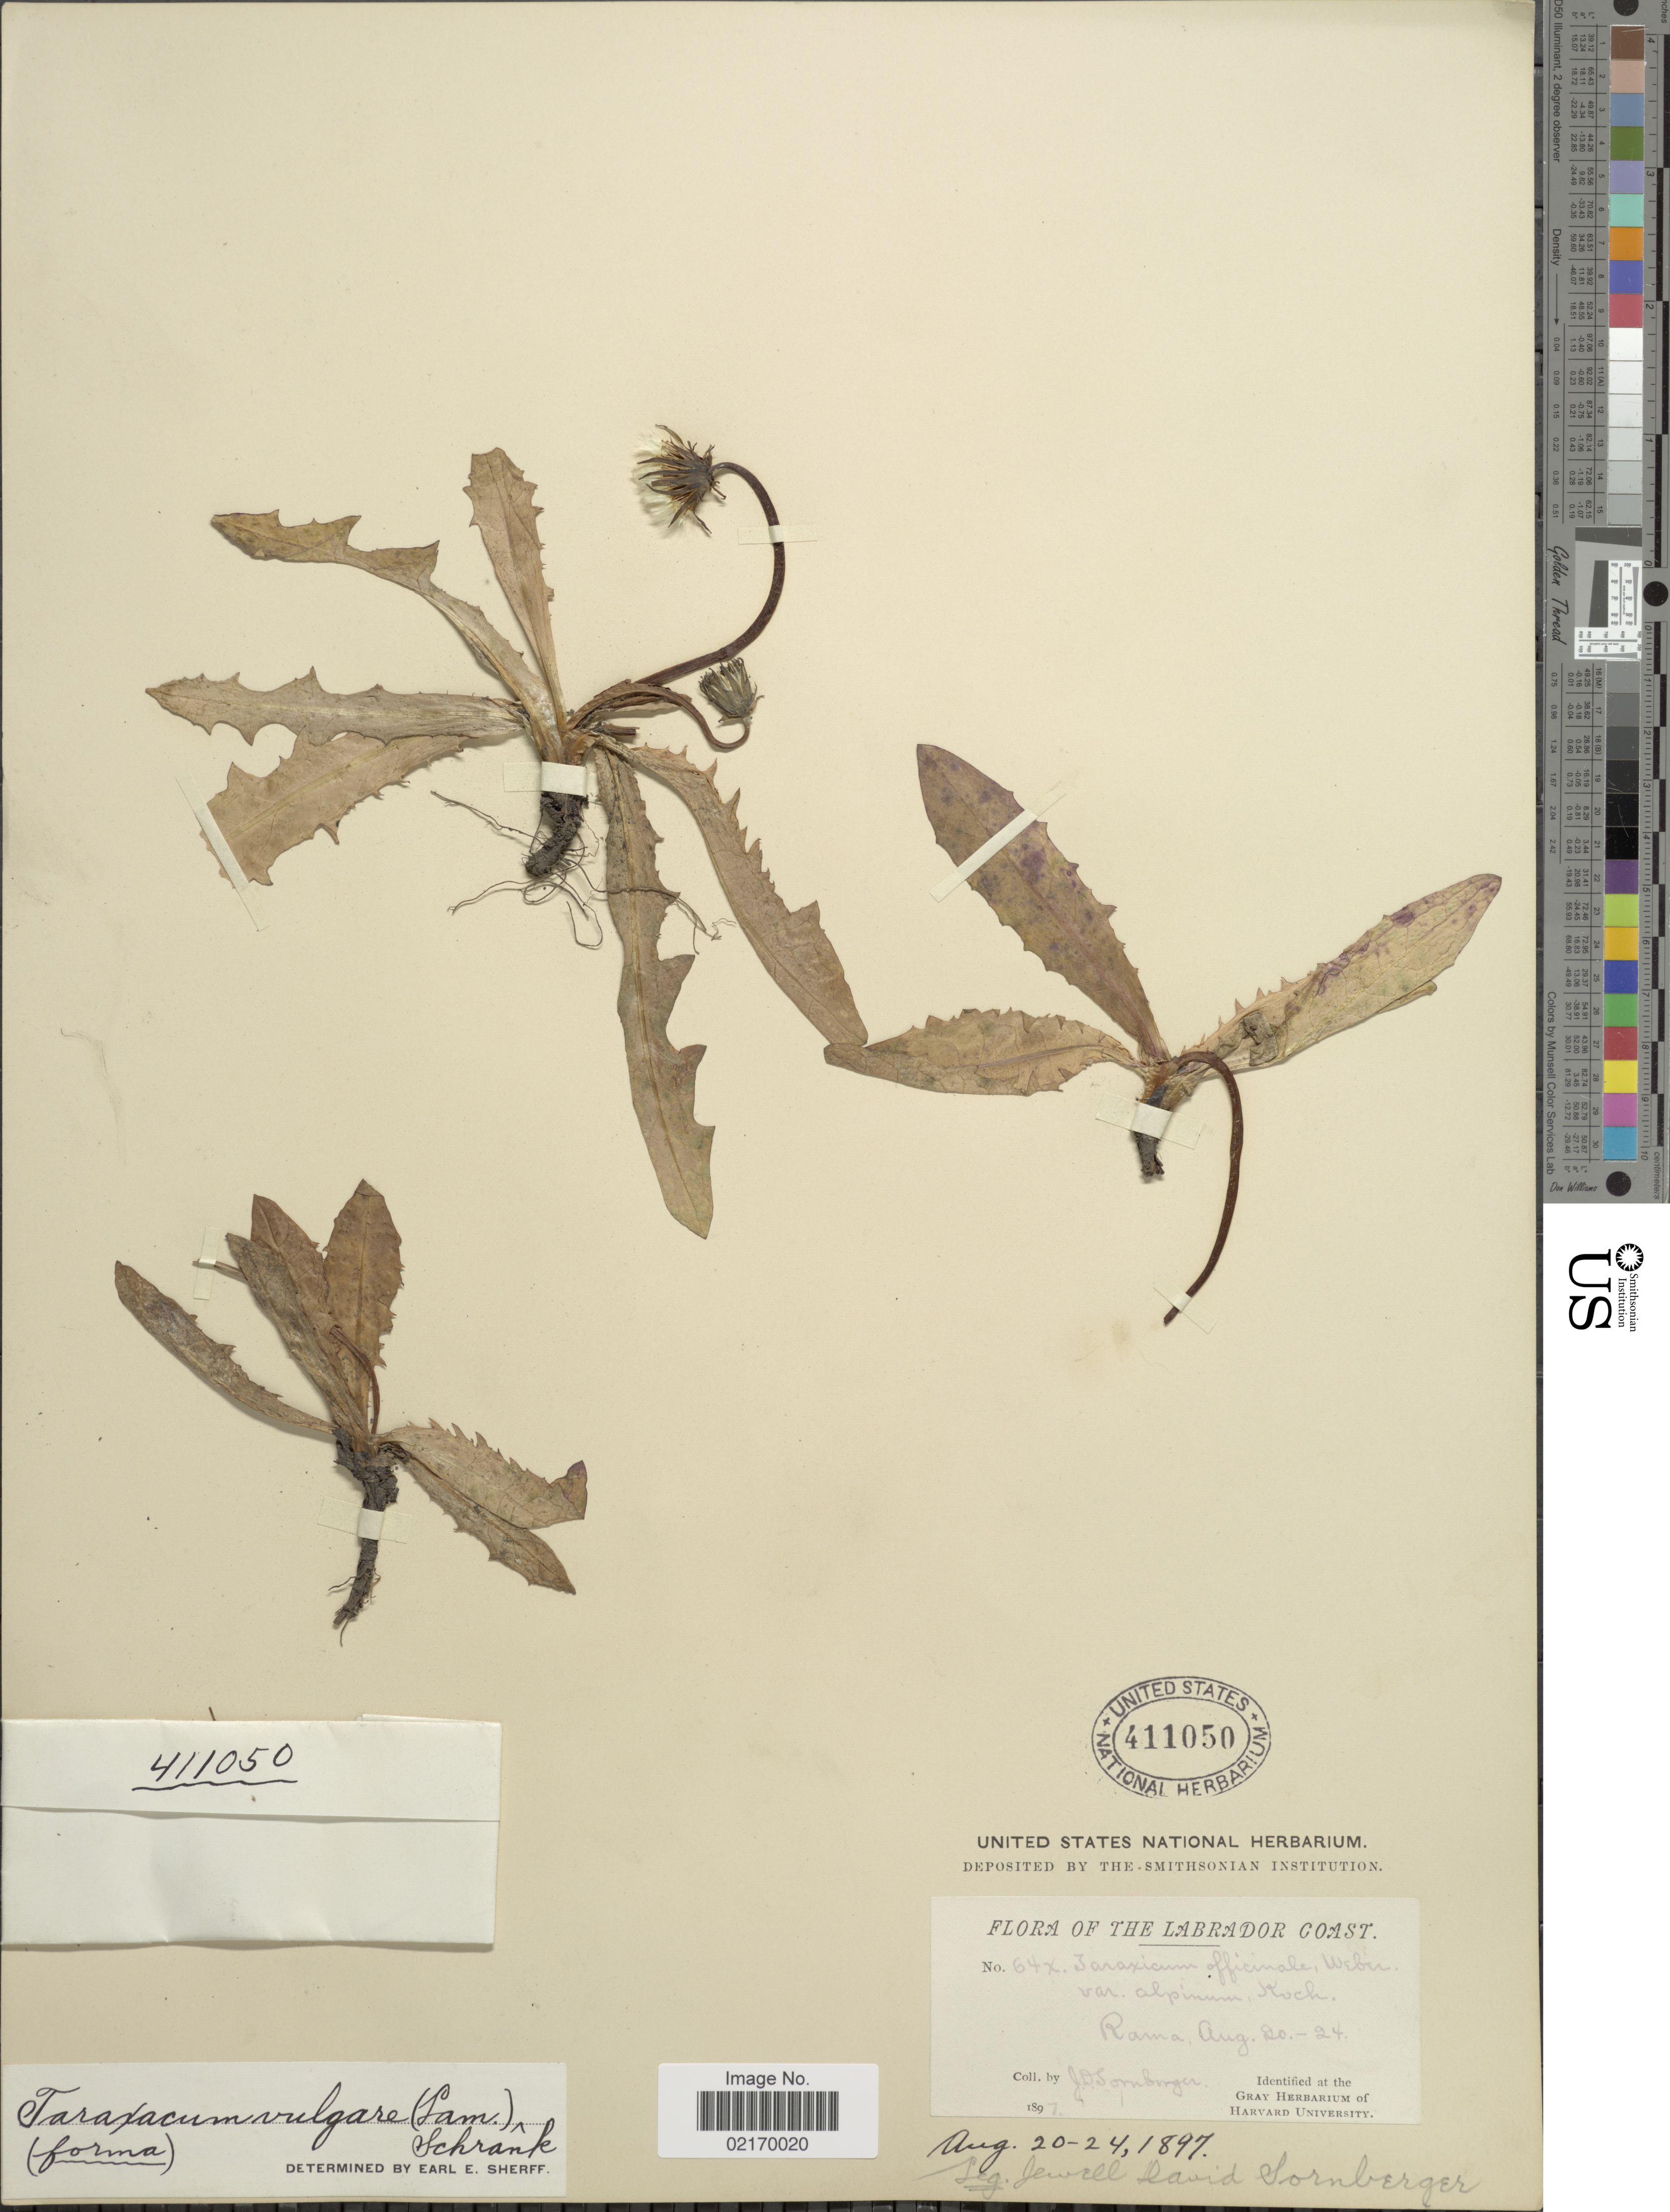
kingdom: Plantae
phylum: Tracheophyta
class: Magnoliopsida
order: Asterales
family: Asteraceae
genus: Taraxacum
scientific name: Taraxacum officinale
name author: G.H. Weber ex F.H. Wigg.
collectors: J. Sornborger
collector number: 64x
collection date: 1897-08-20/1897-08-24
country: Canada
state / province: Newfoundland and Labrador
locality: Labrador Coast, Rama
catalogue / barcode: US 411050